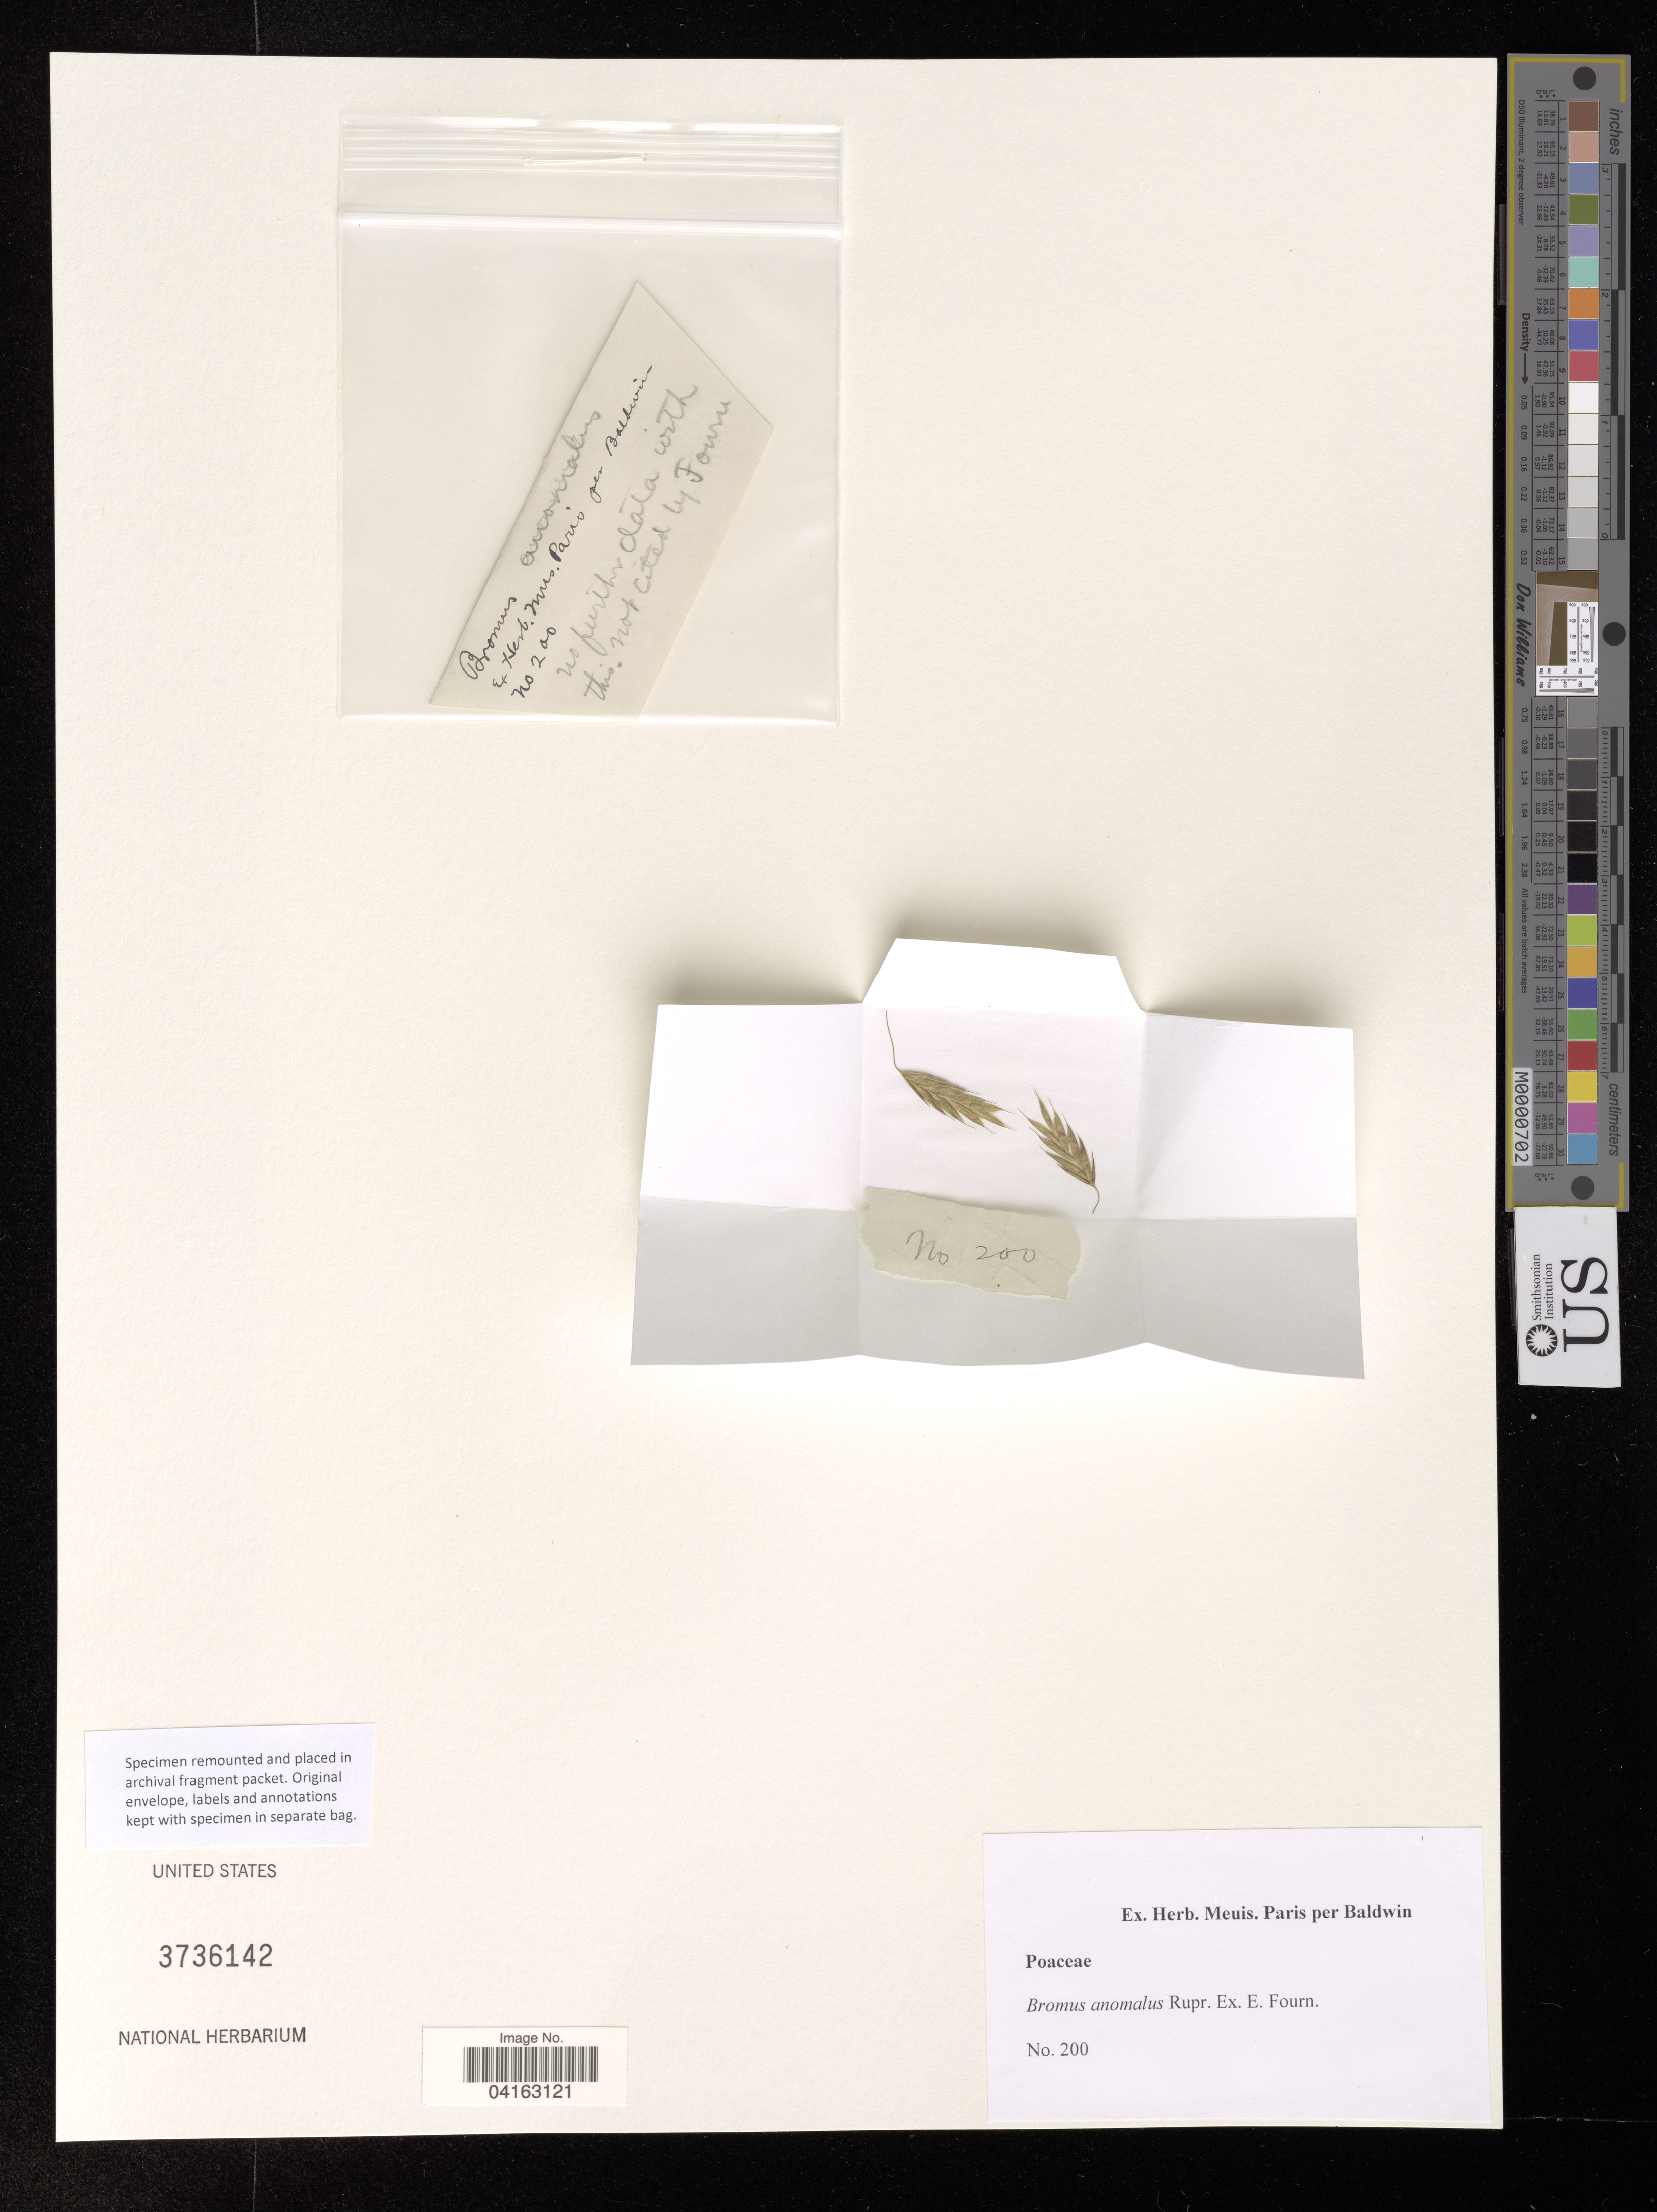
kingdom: Plantae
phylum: Tracheophyta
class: Liliopsida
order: Poales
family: Poaceae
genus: Bromus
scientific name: Bromus anomalus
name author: Rupr. ex E. Fourn.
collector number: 200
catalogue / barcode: US 3736142